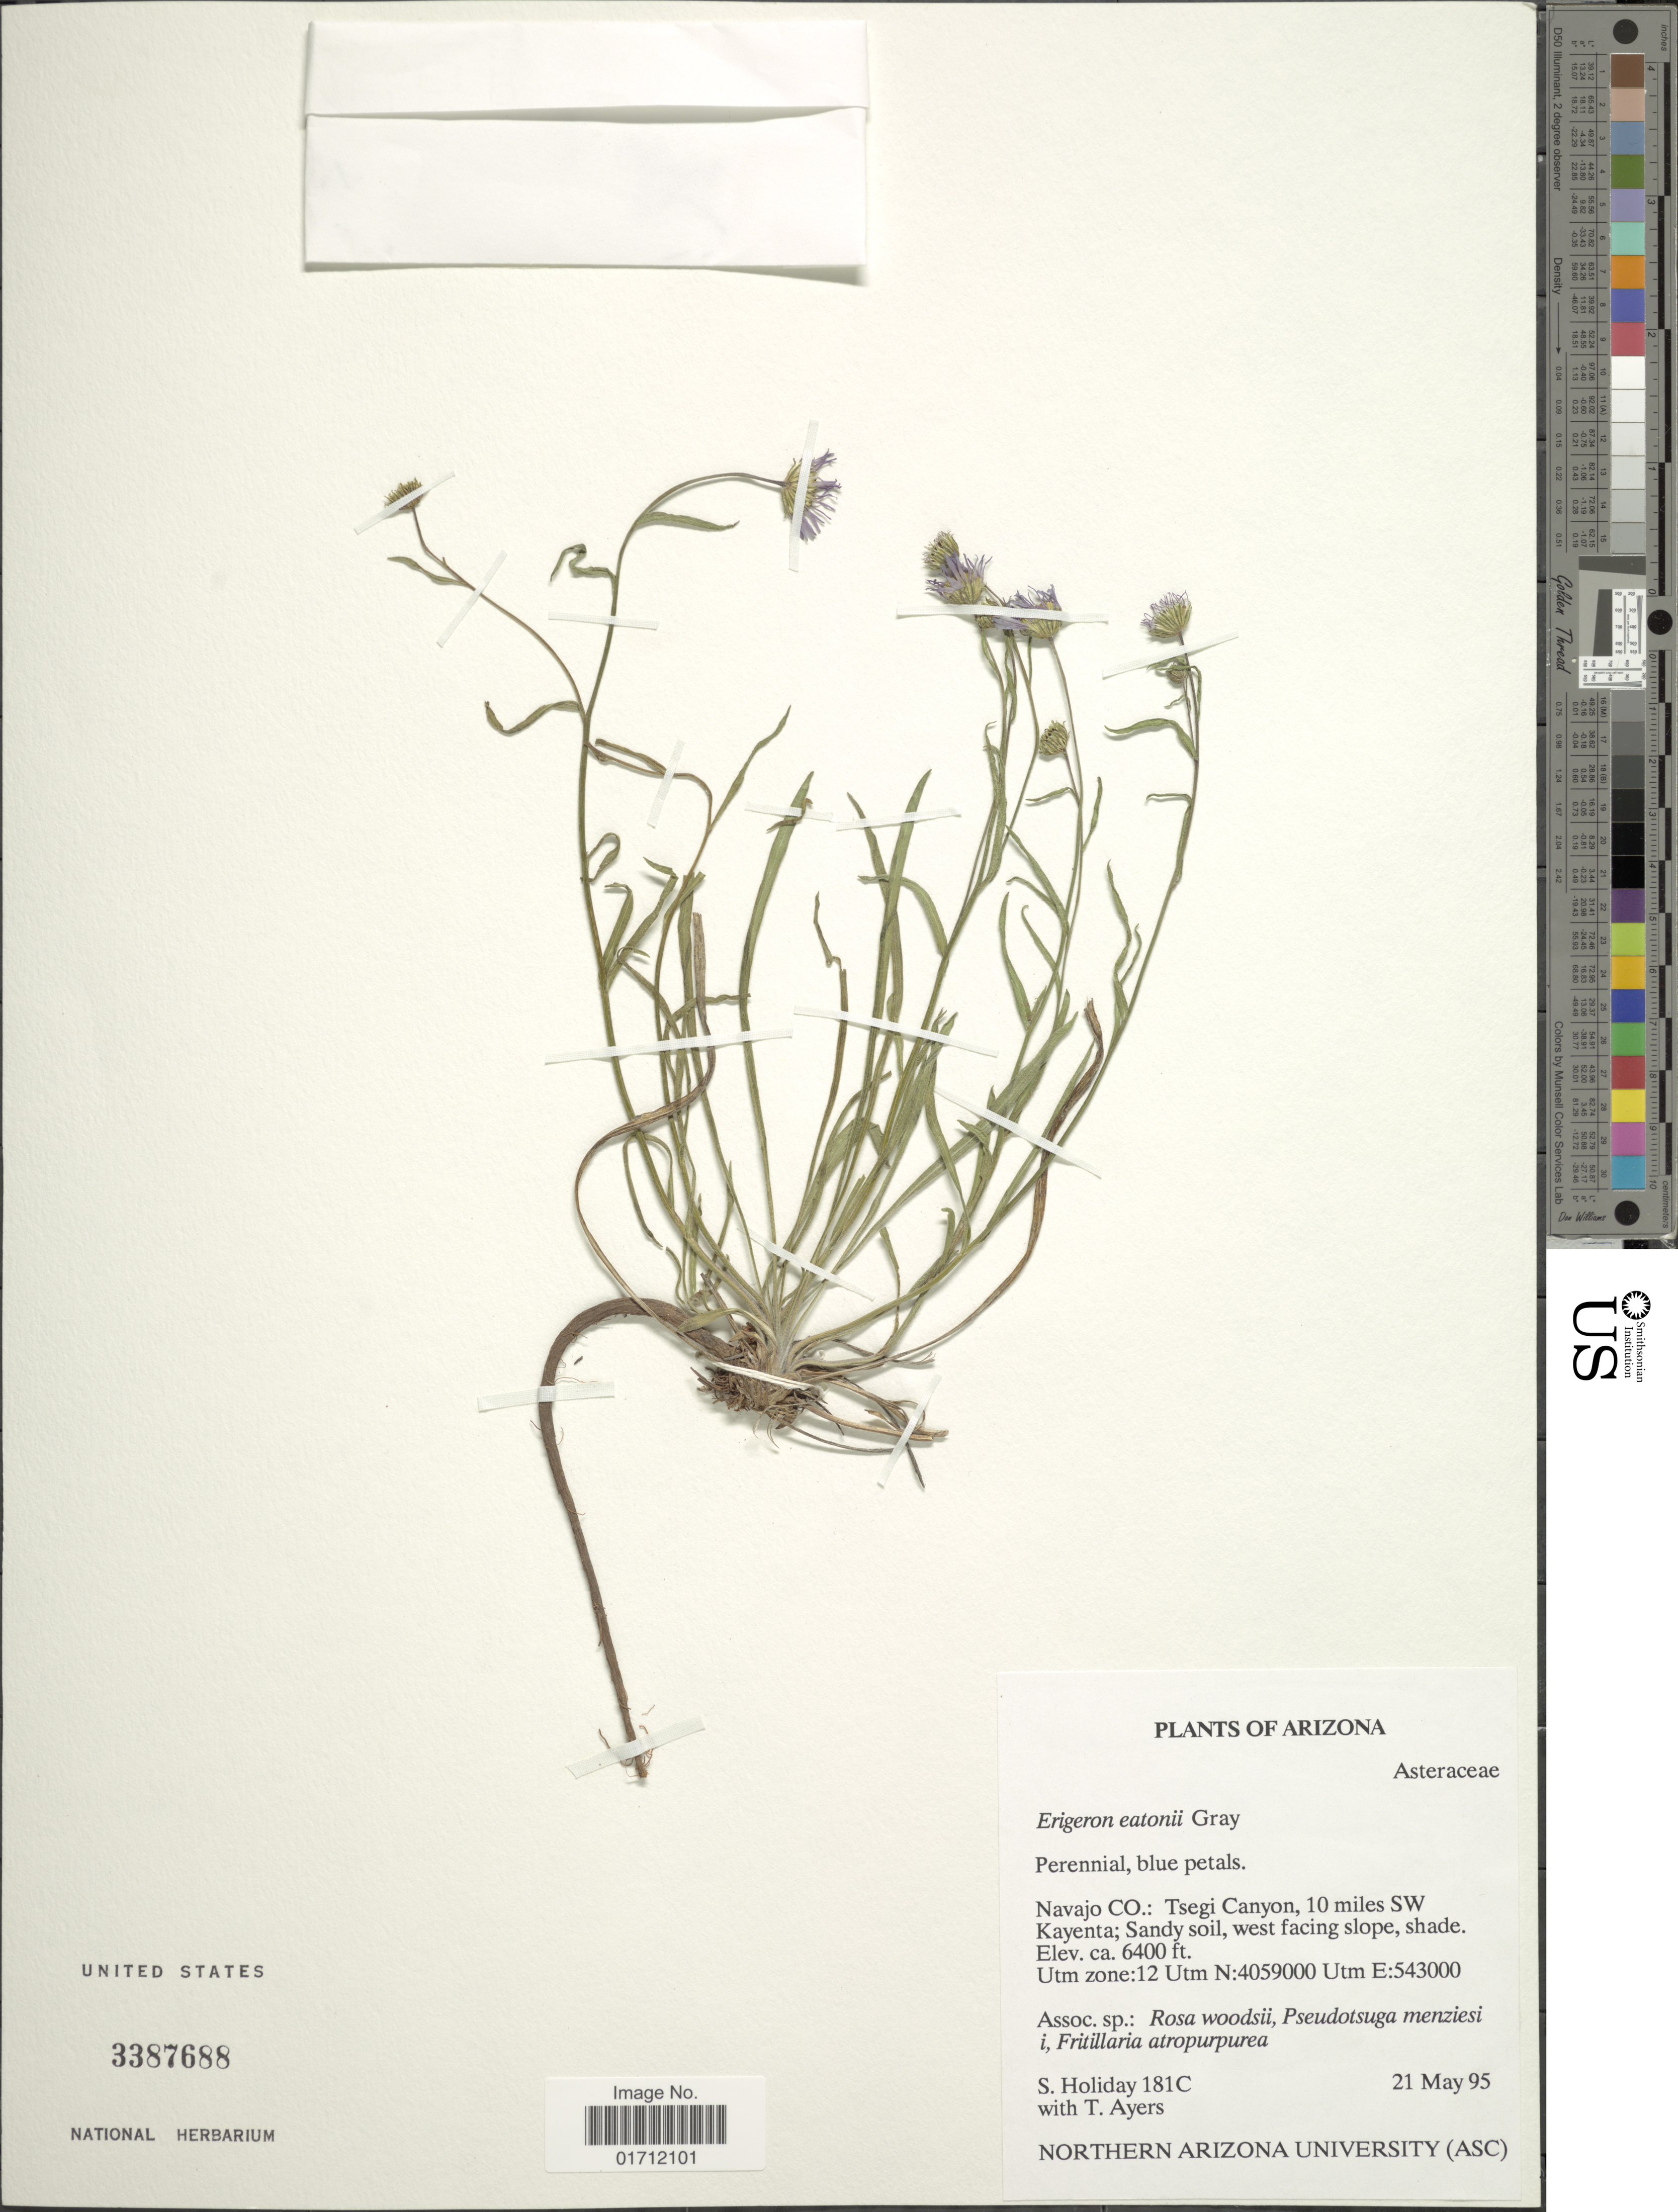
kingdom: Plantae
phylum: Tracheophyta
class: Magnoliopsida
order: Asterales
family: Asteraceae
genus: Erigeron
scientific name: Erigeron eatonii var. eatonii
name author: A. Gray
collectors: S. Holiday & T. J. Ayers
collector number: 181C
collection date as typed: Transcribed d/m/y: 21/5/95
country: United States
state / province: Arizona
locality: Navajo Co.: Tsegi Canyon, 10 miles SW Kayenta.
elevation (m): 1951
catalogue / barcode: US 3387688